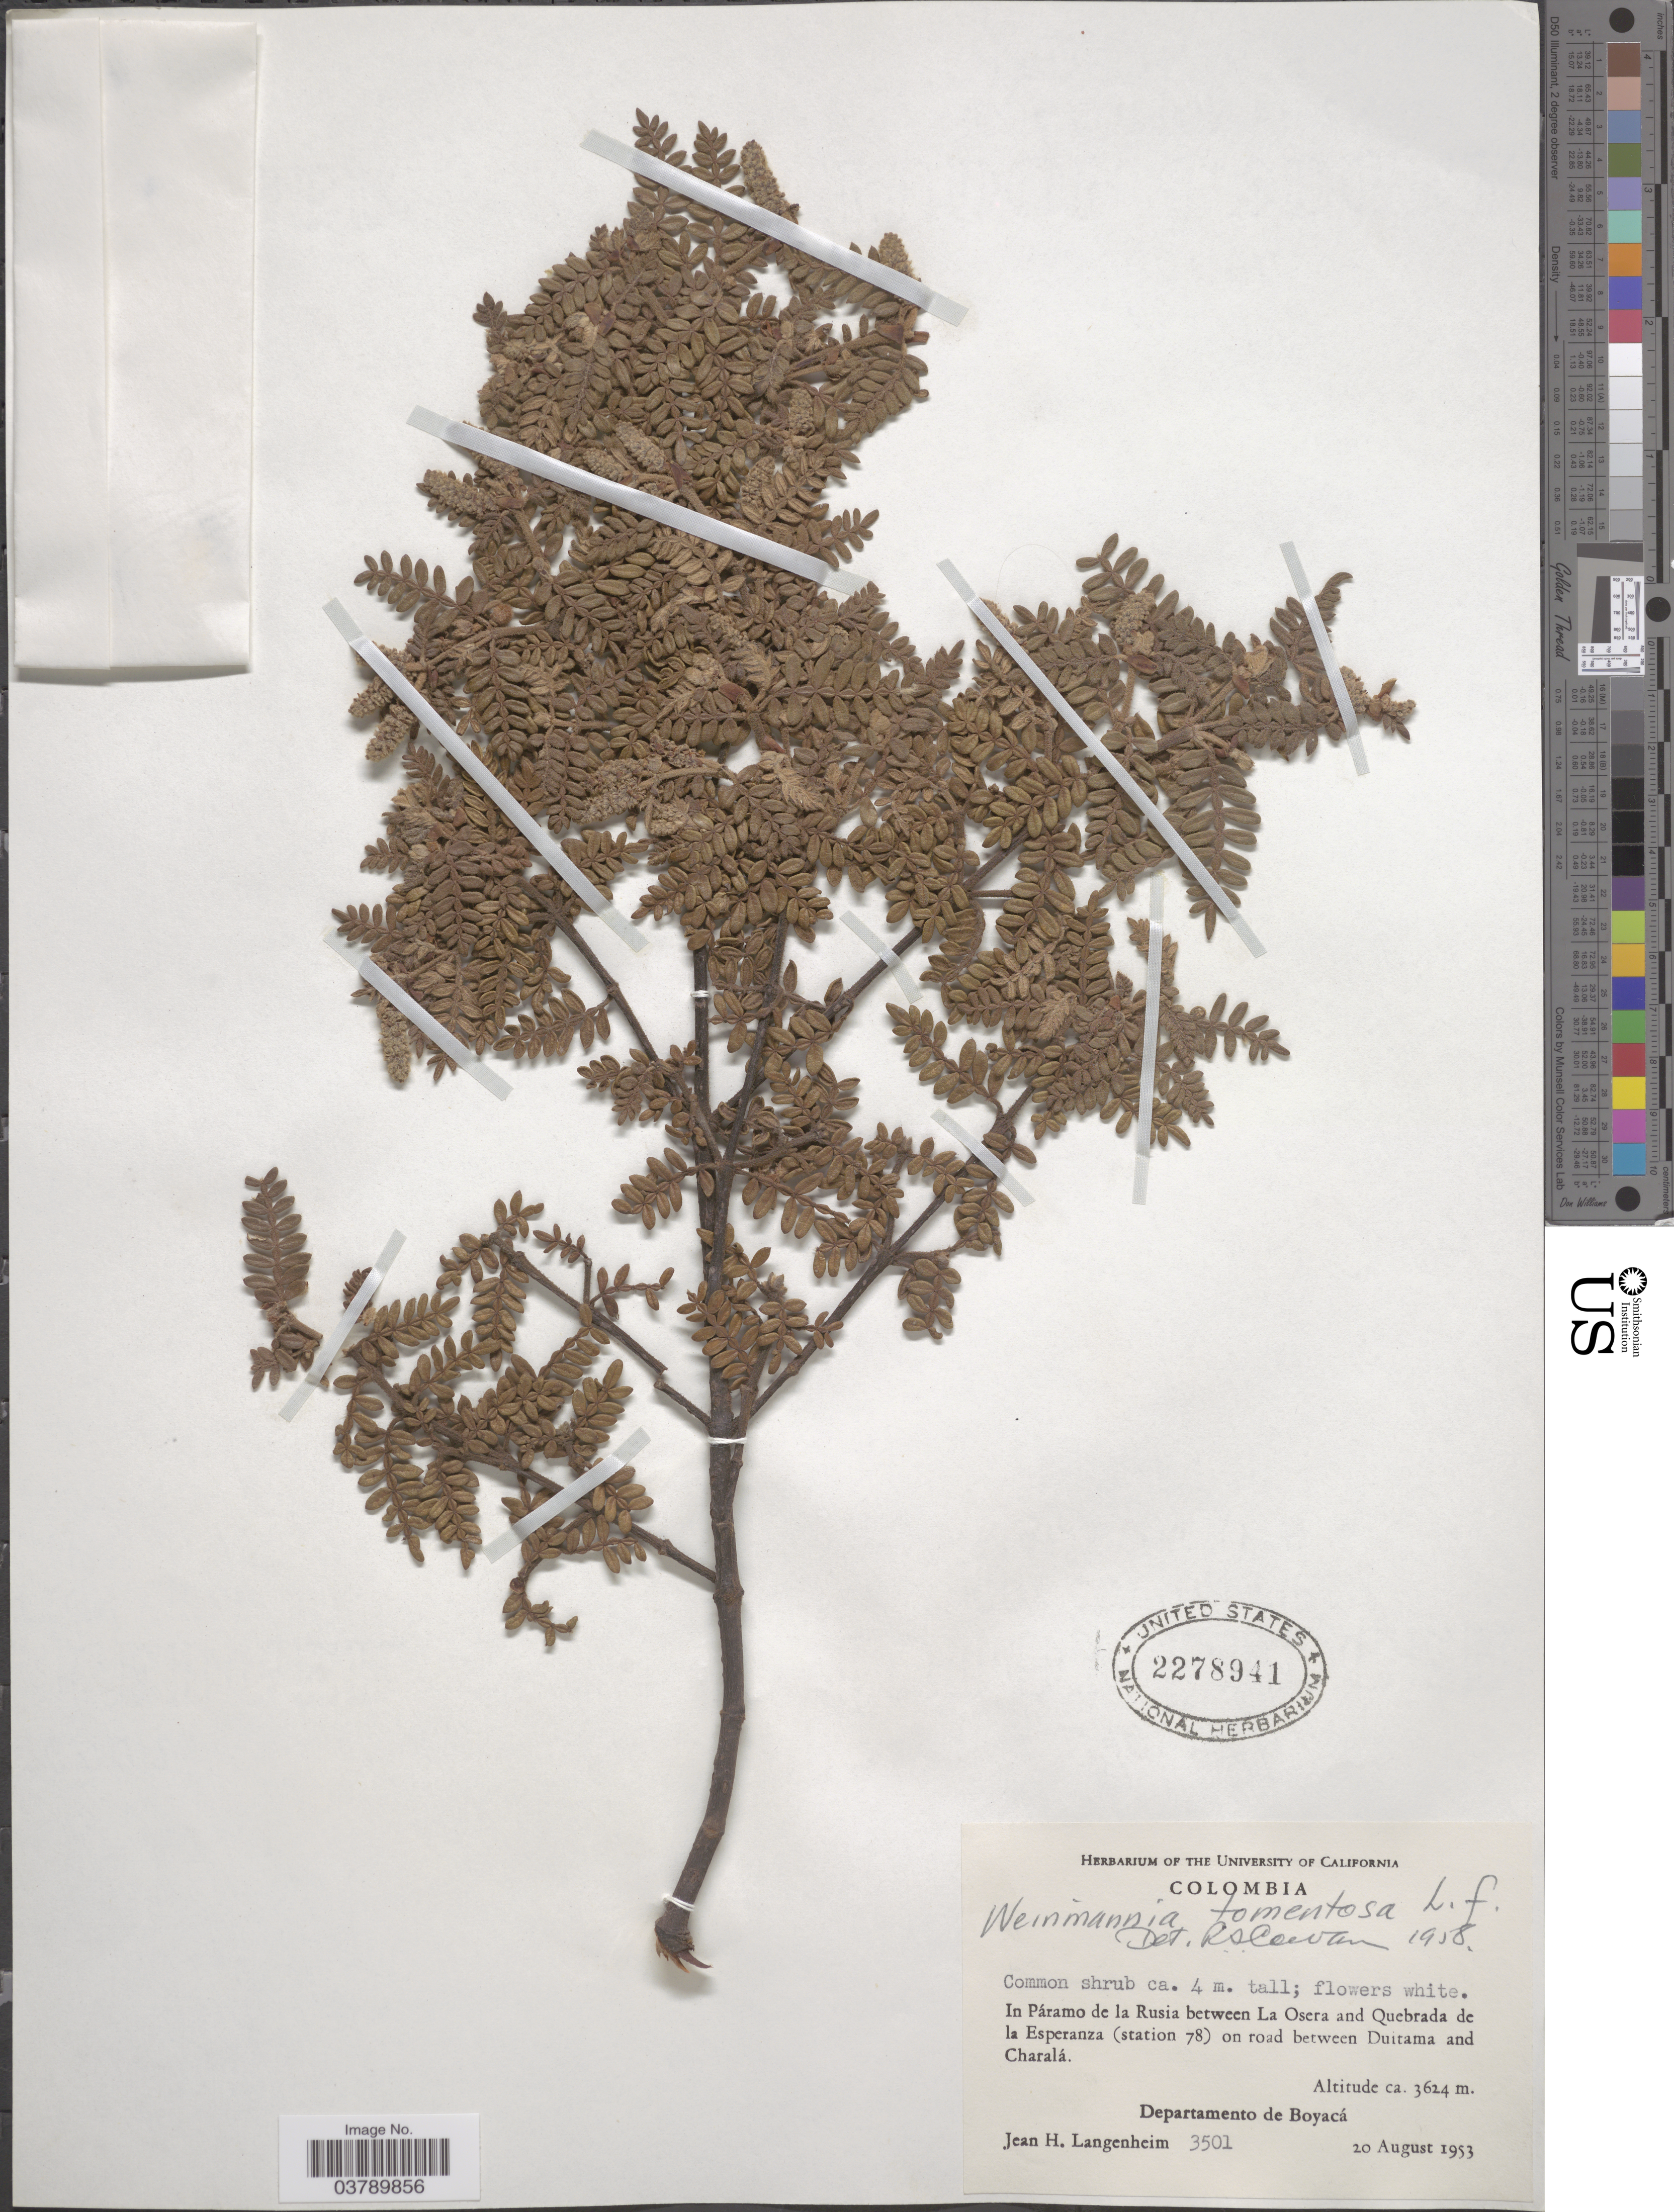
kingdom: Plantae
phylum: Tracheophyta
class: Magnoliopsida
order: Oxalidales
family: Cunoniaceae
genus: Weinmannia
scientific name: Weinmannia tomentosa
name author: L.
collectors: J. H. Langenheim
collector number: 3501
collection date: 1953-08-20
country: Colombia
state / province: Boyacá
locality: In Páramo de la Rusia between La Osera and Quebrada de la Esperanza (station 78) on road between Duitama and Charalá. Departamento de Boyacá.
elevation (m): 3624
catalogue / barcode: US 2278941